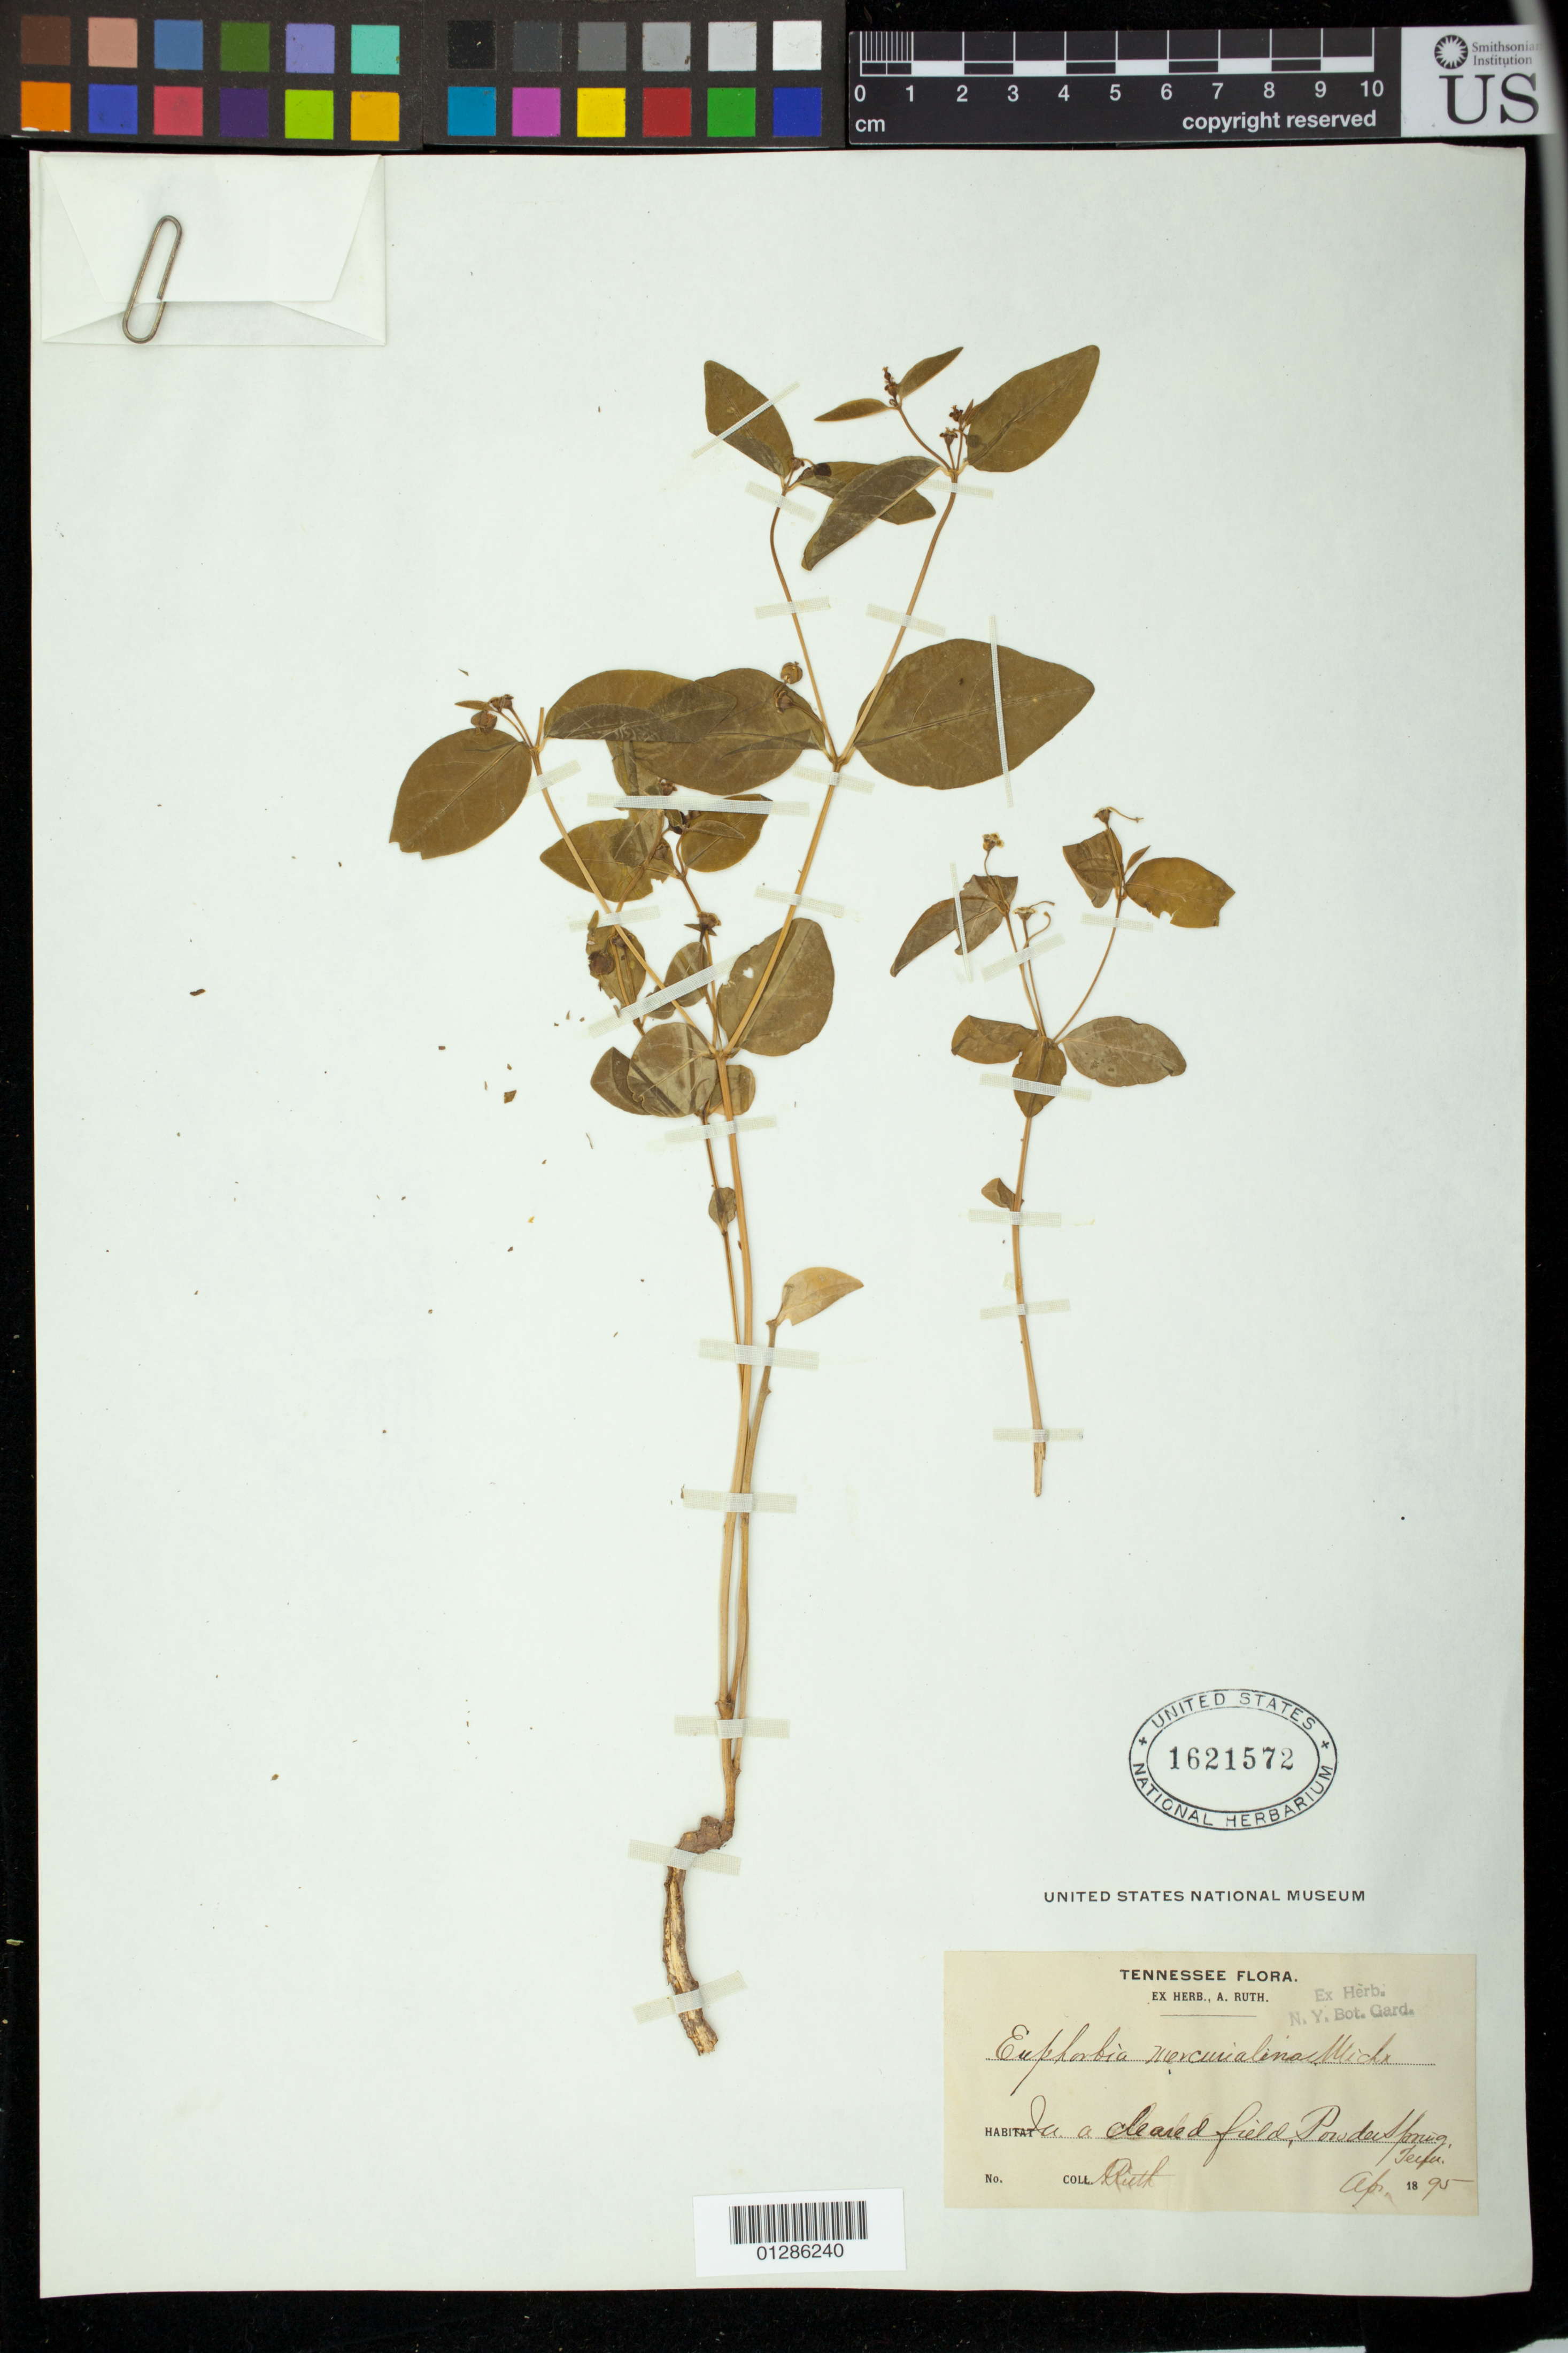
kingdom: Plantae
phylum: Tracheophyta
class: Magnoliopsida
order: Malpighiales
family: Euphorbiaceae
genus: Euphorbia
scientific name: Euphorbia mercurialina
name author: Michx.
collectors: A. Ruth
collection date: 1895-04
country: United States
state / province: Tennessee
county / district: Grainger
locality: Powder Springs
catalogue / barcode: US 1621572